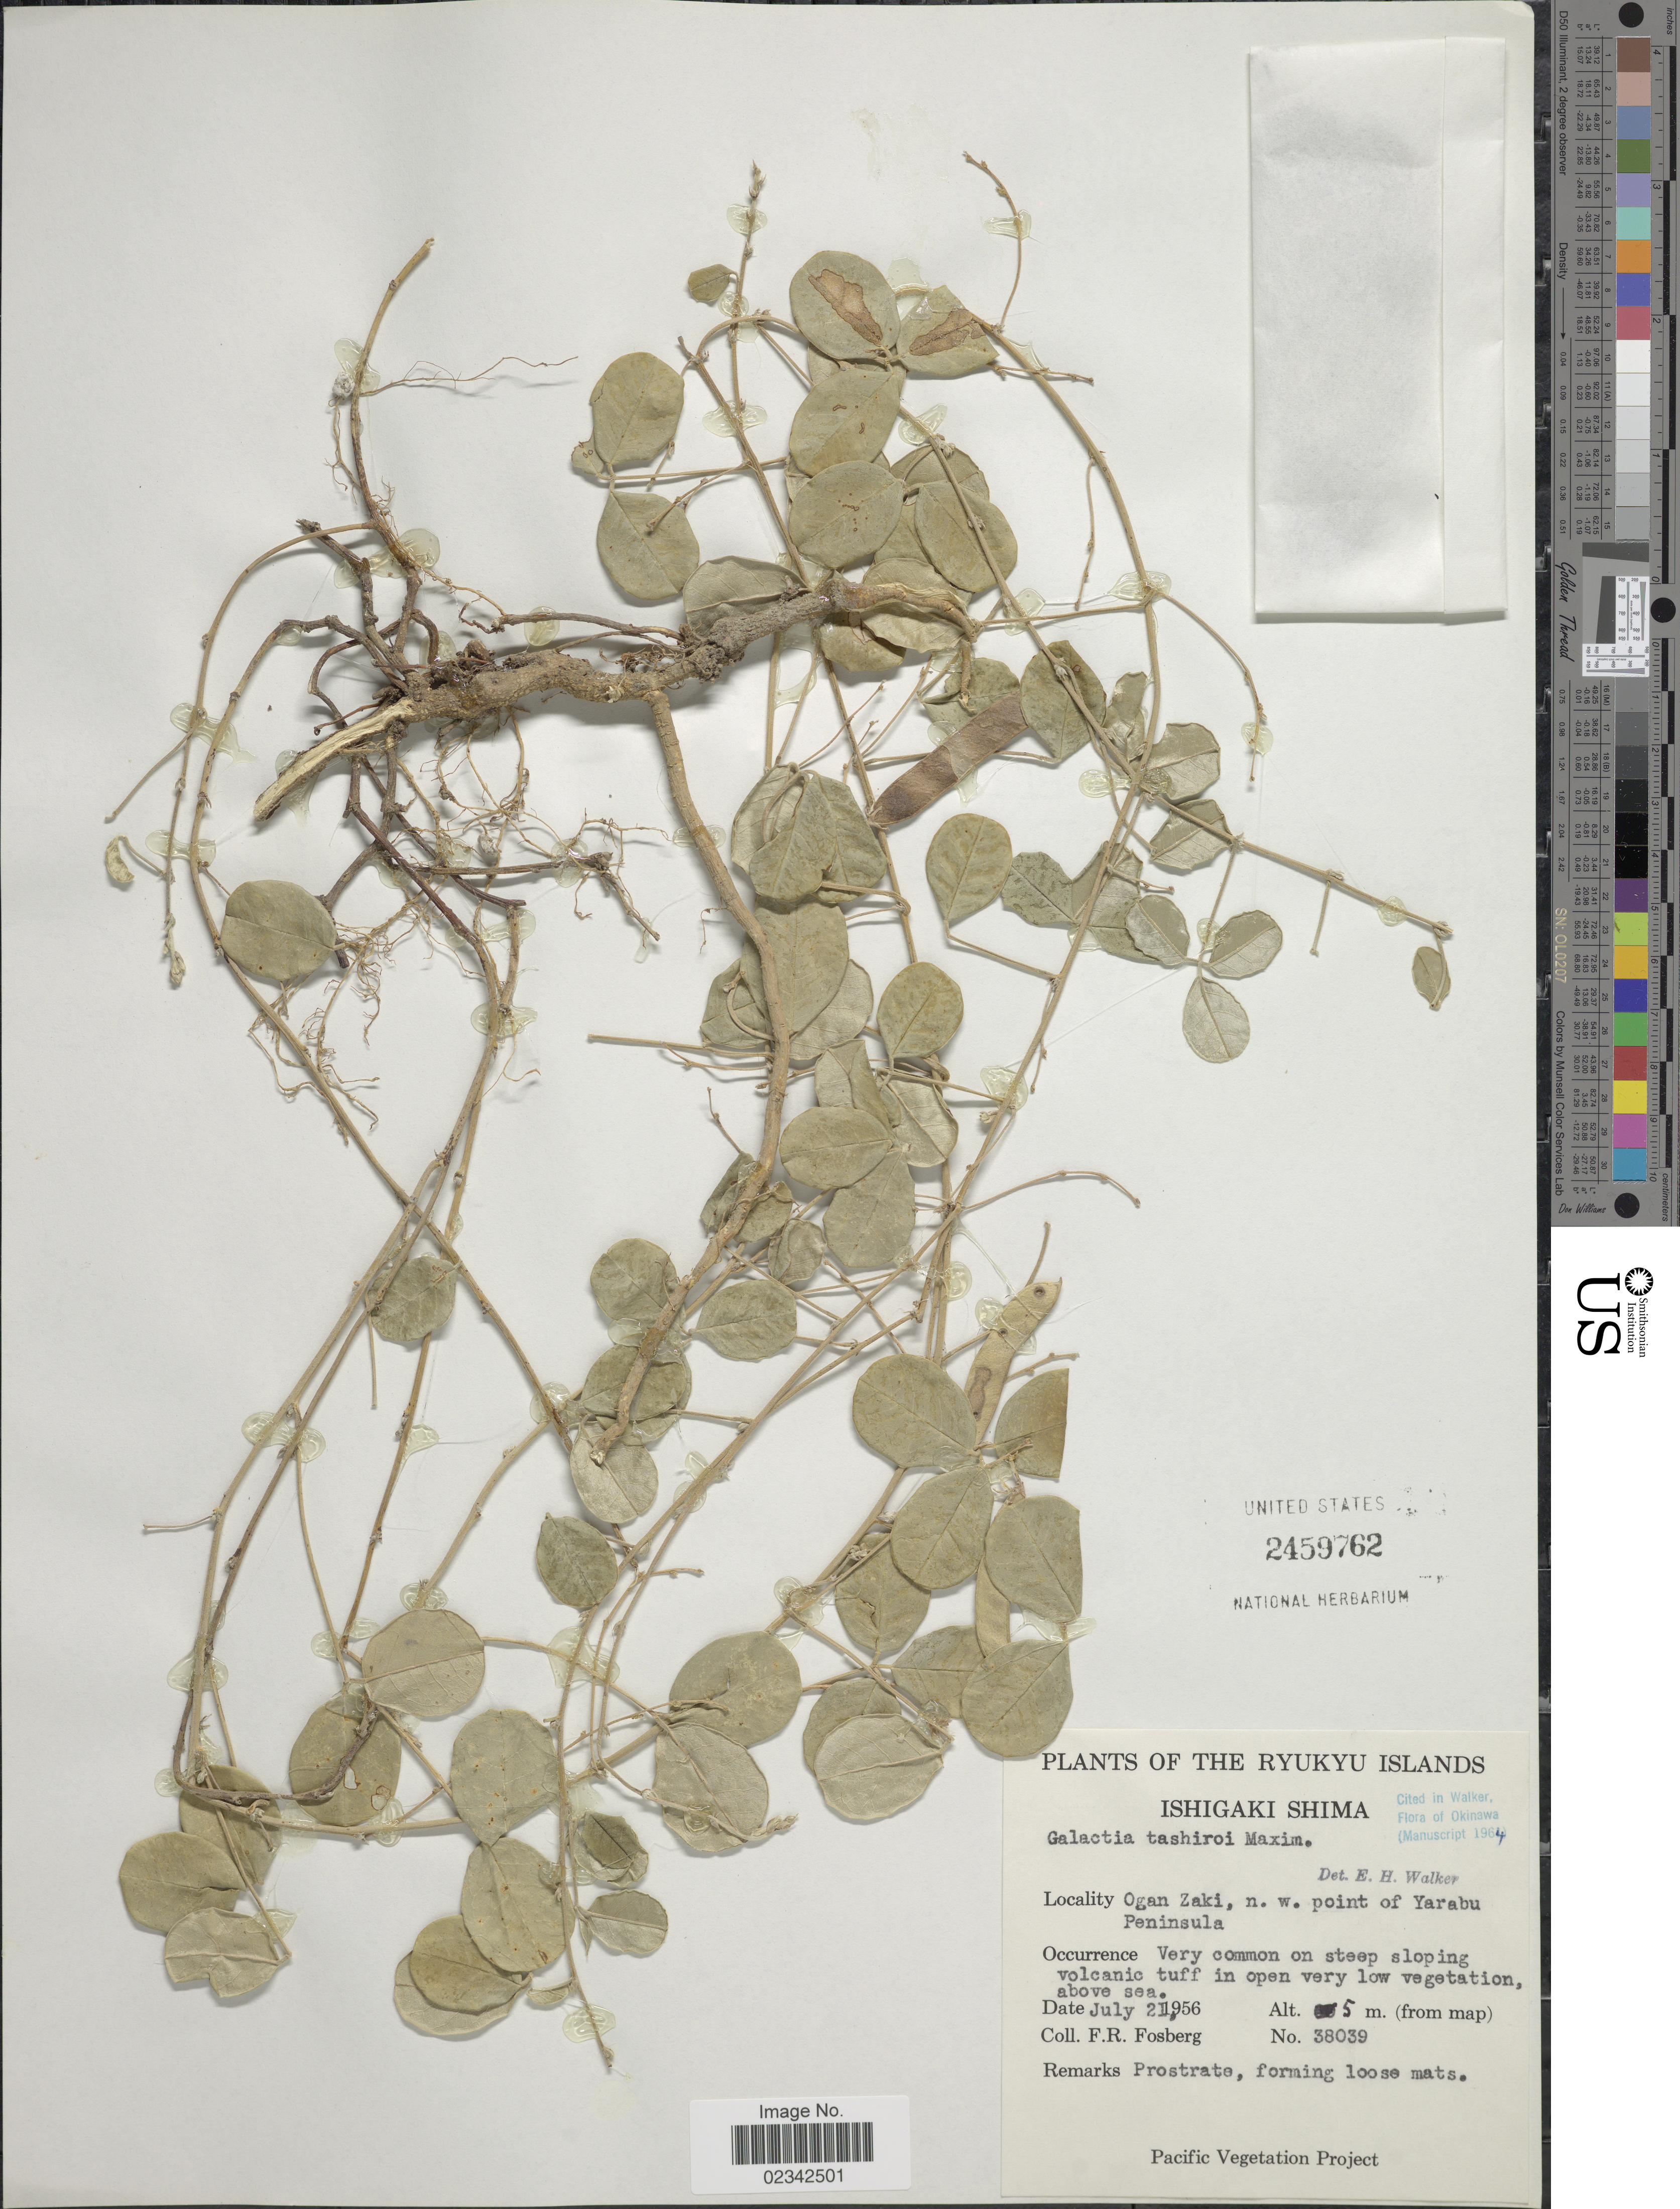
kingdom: Plantae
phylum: Tracheophyta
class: Magnoliopsida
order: Fabales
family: Fabaceae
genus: Galactia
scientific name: Galactia tashiroi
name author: Maxim.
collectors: F. R. Fosberg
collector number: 38039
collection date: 1956-07-21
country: Japan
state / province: Okinawa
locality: Ryukyu Islands, Ishigaki Shima, Ogan Zaki, n.w. point of Yarbu Peninsula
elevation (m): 5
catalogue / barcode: US 2459762